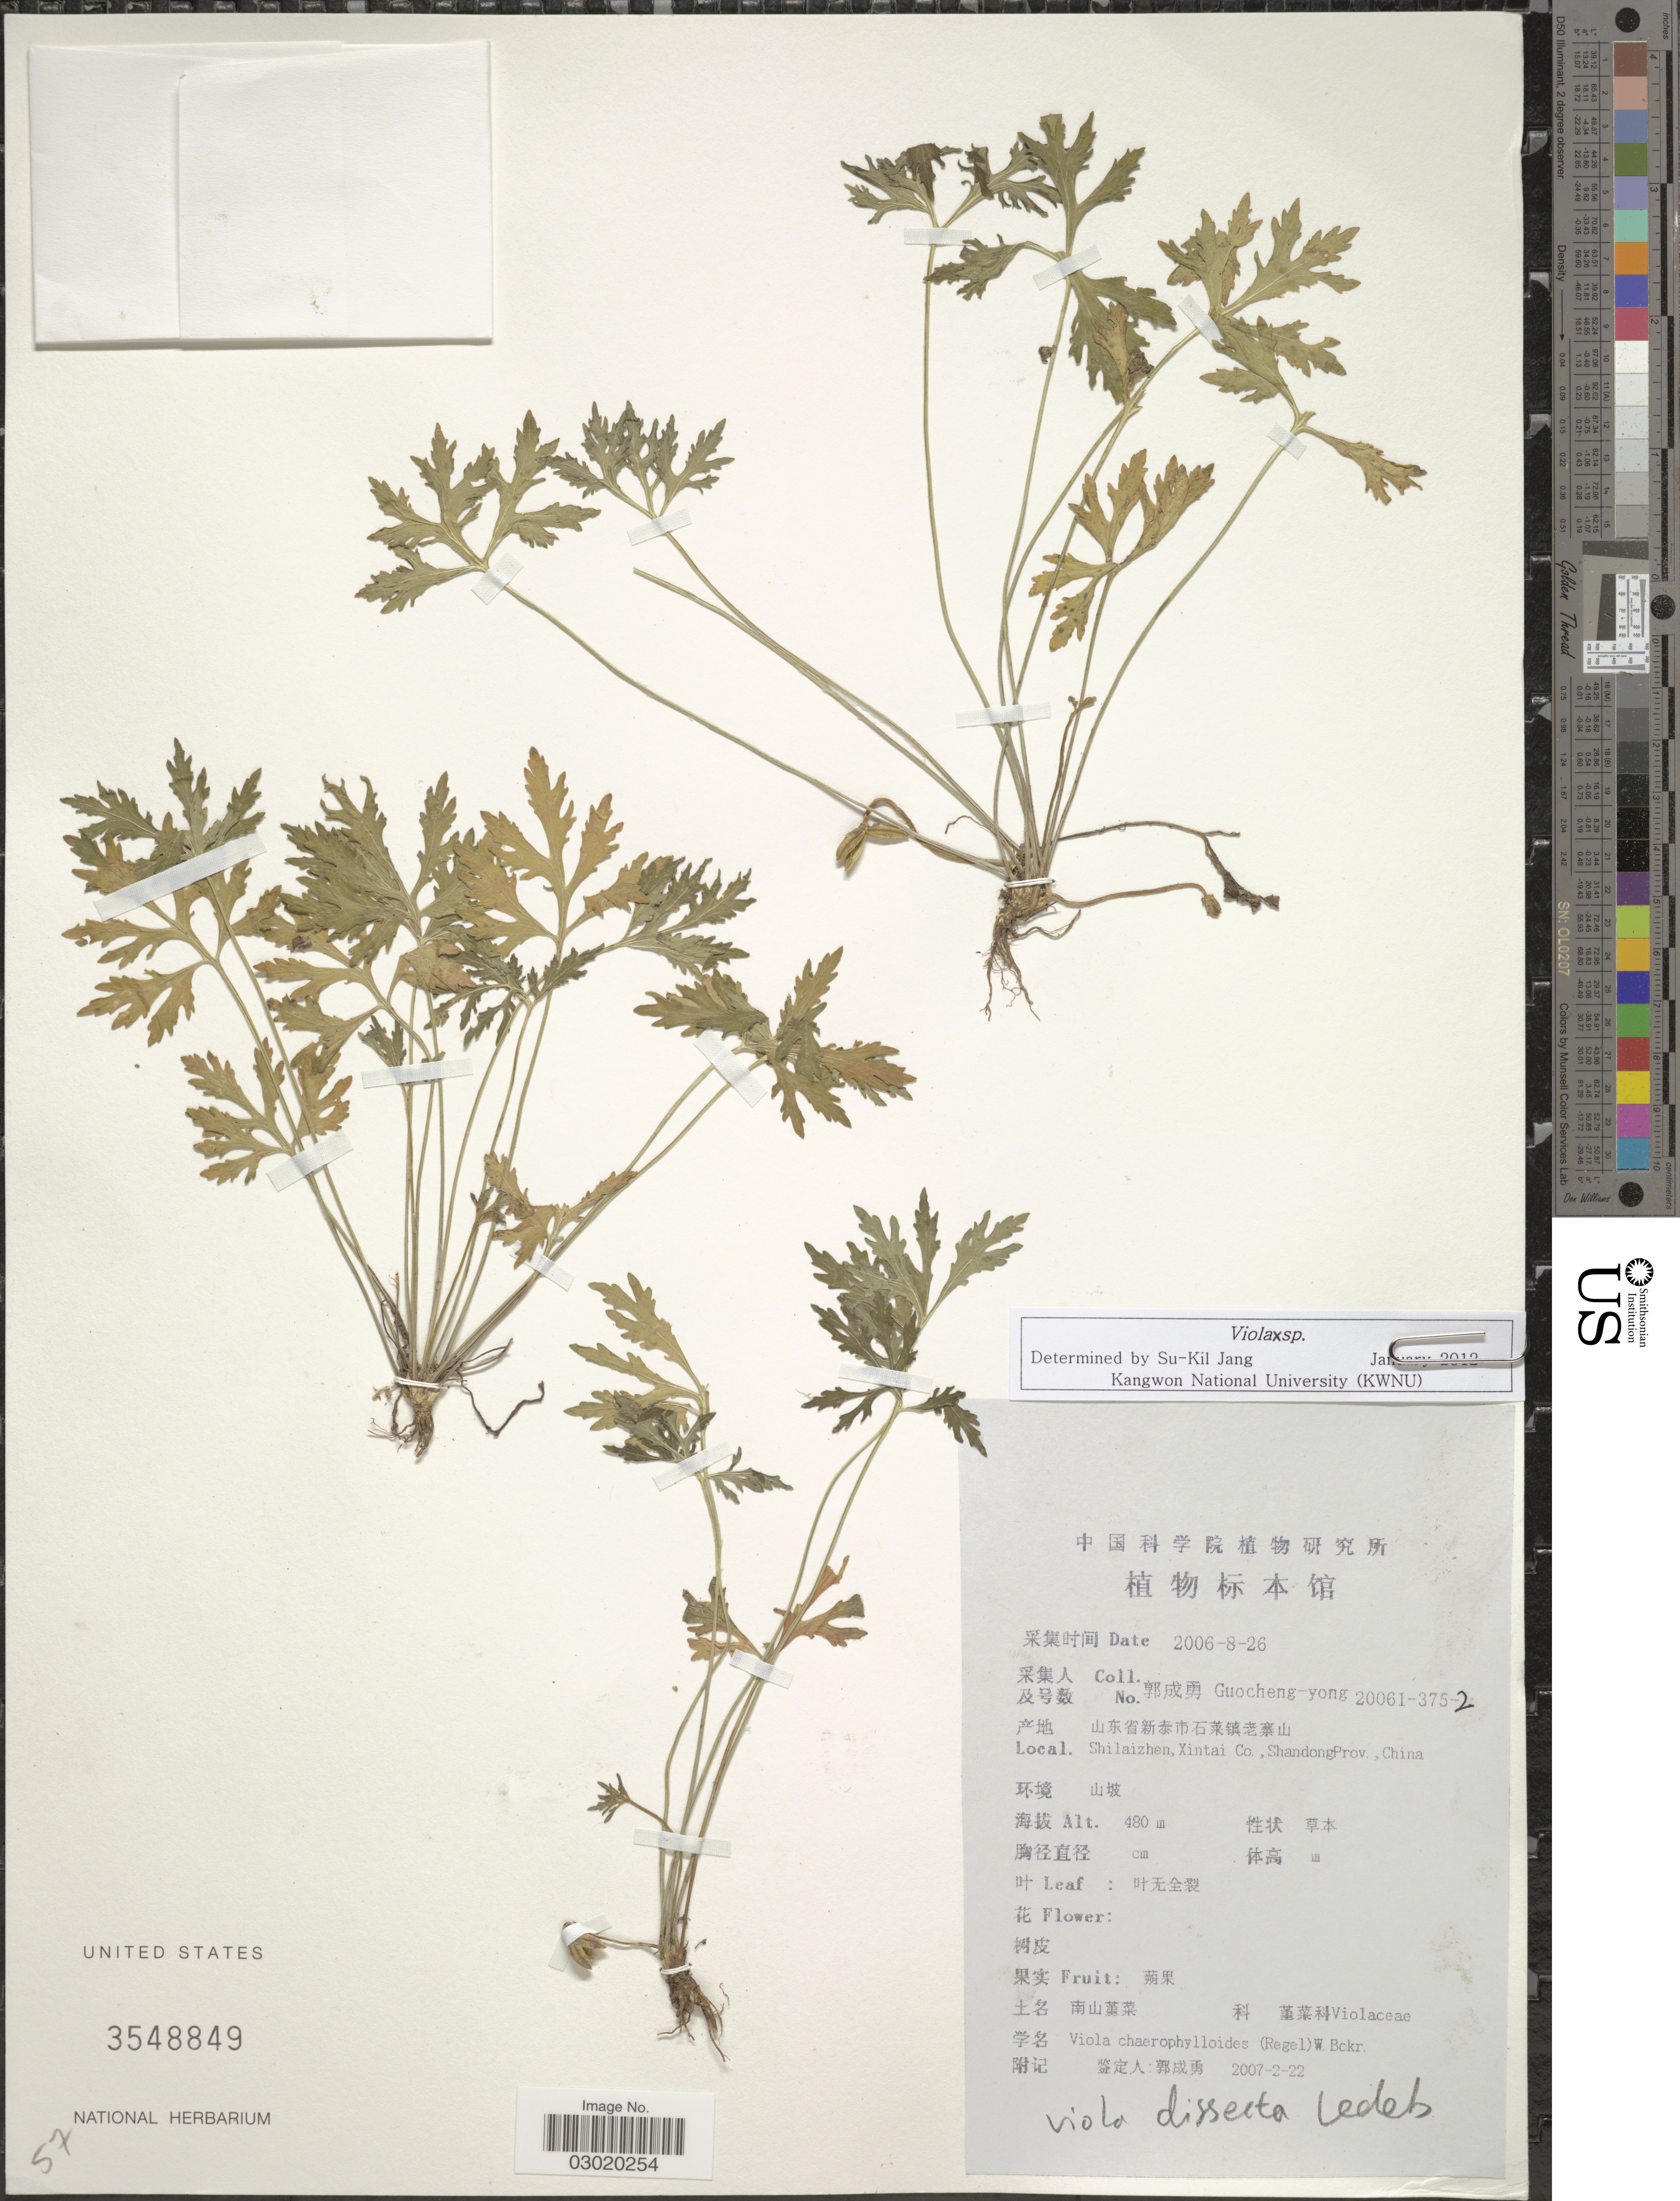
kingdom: Plantae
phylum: Tracheophyta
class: Magnoliopsida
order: Malpighiales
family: Violaceae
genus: Viola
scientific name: Viola sp.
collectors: Guo cheng-yong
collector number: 20061-375-2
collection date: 2006-08-26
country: China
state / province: Shandong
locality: Shilaizhen, Xintai Co., Shandong Prov., China.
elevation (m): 480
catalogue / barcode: US 3548849